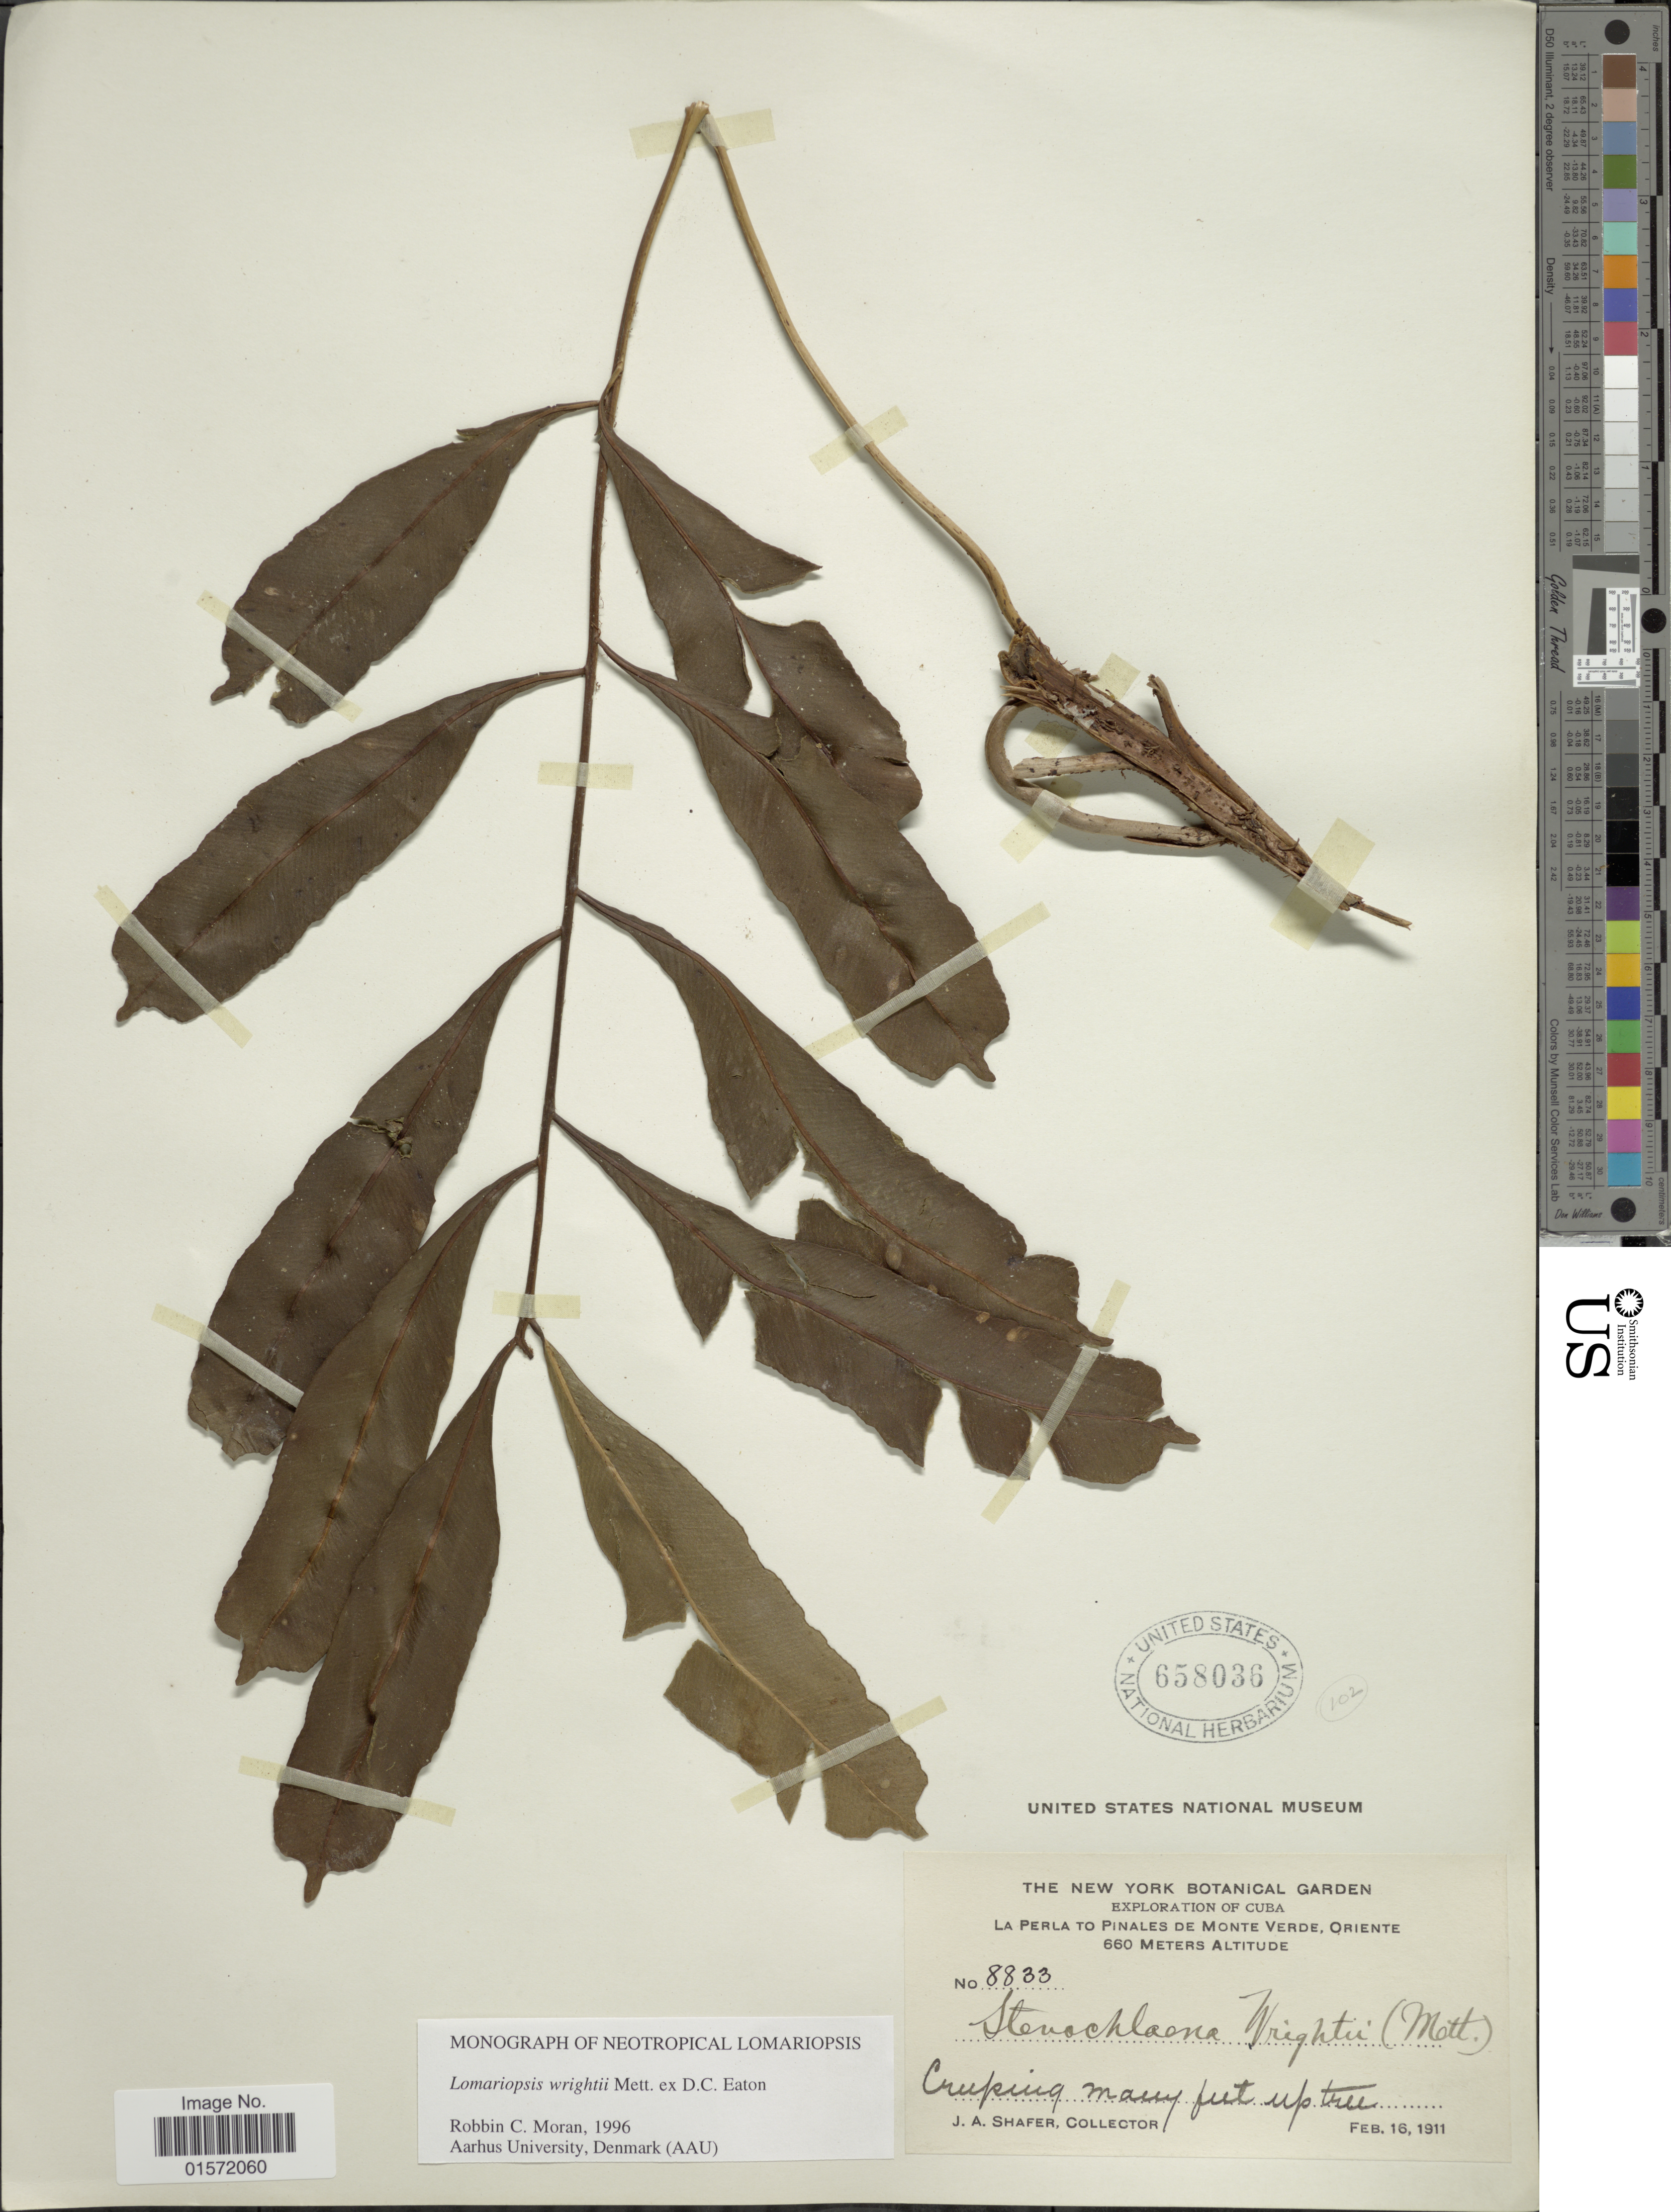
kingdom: Plantae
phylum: Tracheophyta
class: Polypodiopsida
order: Polypodiales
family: Lomariopsidaceae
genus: Lomariopsis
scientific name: Lomariopsis wrightii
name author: Mett. ex D.C. Eaton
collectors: J. A. Shafer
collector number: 8833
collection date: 1911-02-16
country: Cuba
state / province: Oriente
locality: La Perla to Pinales de Monte Verde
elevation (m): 660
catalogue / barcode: US 658036